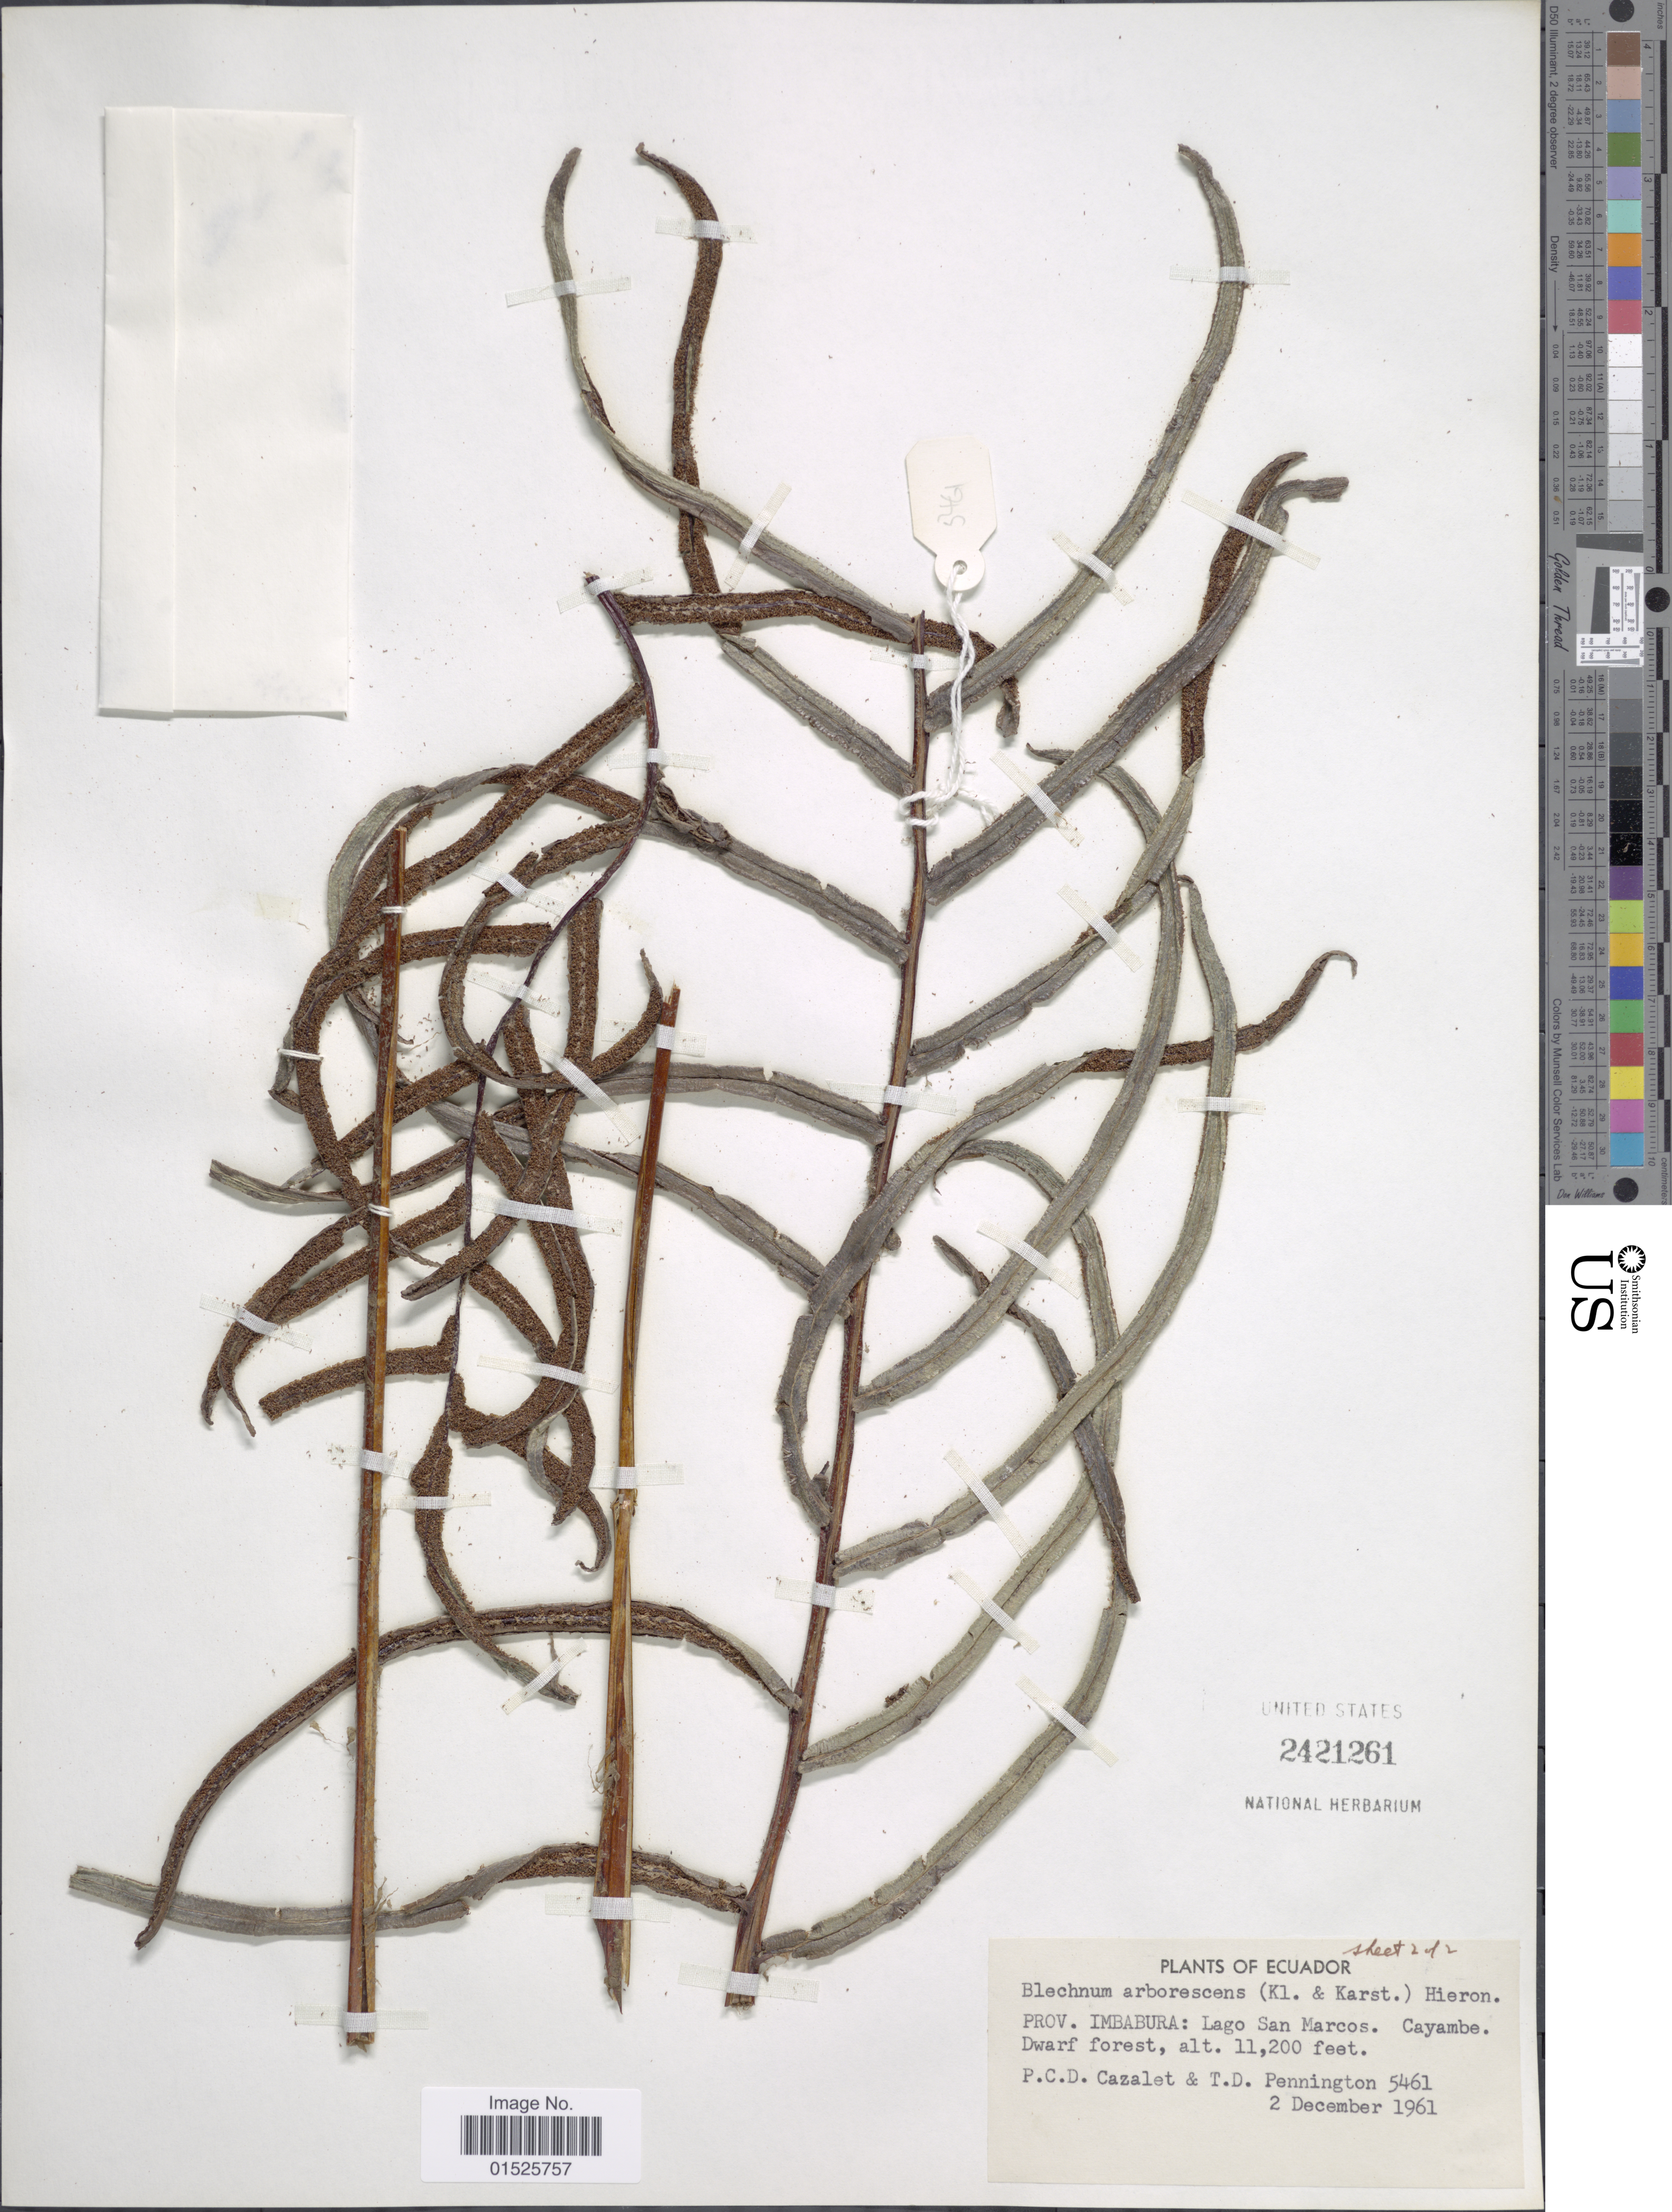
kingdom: Plantae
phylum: Tracheophyta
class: Polypodiopsida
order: Polypodiales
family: Blechnaceae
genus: Blechnum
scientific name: Blechnum cordatum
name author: (Desv.) Hieron.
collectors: P. C. D. Cazalet & T. D. Pennington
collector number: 5461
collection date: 1961-12-02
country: Ecuador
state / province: Imbabura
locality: Lago San Marcos. Cayambe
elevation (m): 3414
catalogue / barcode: US 2421261